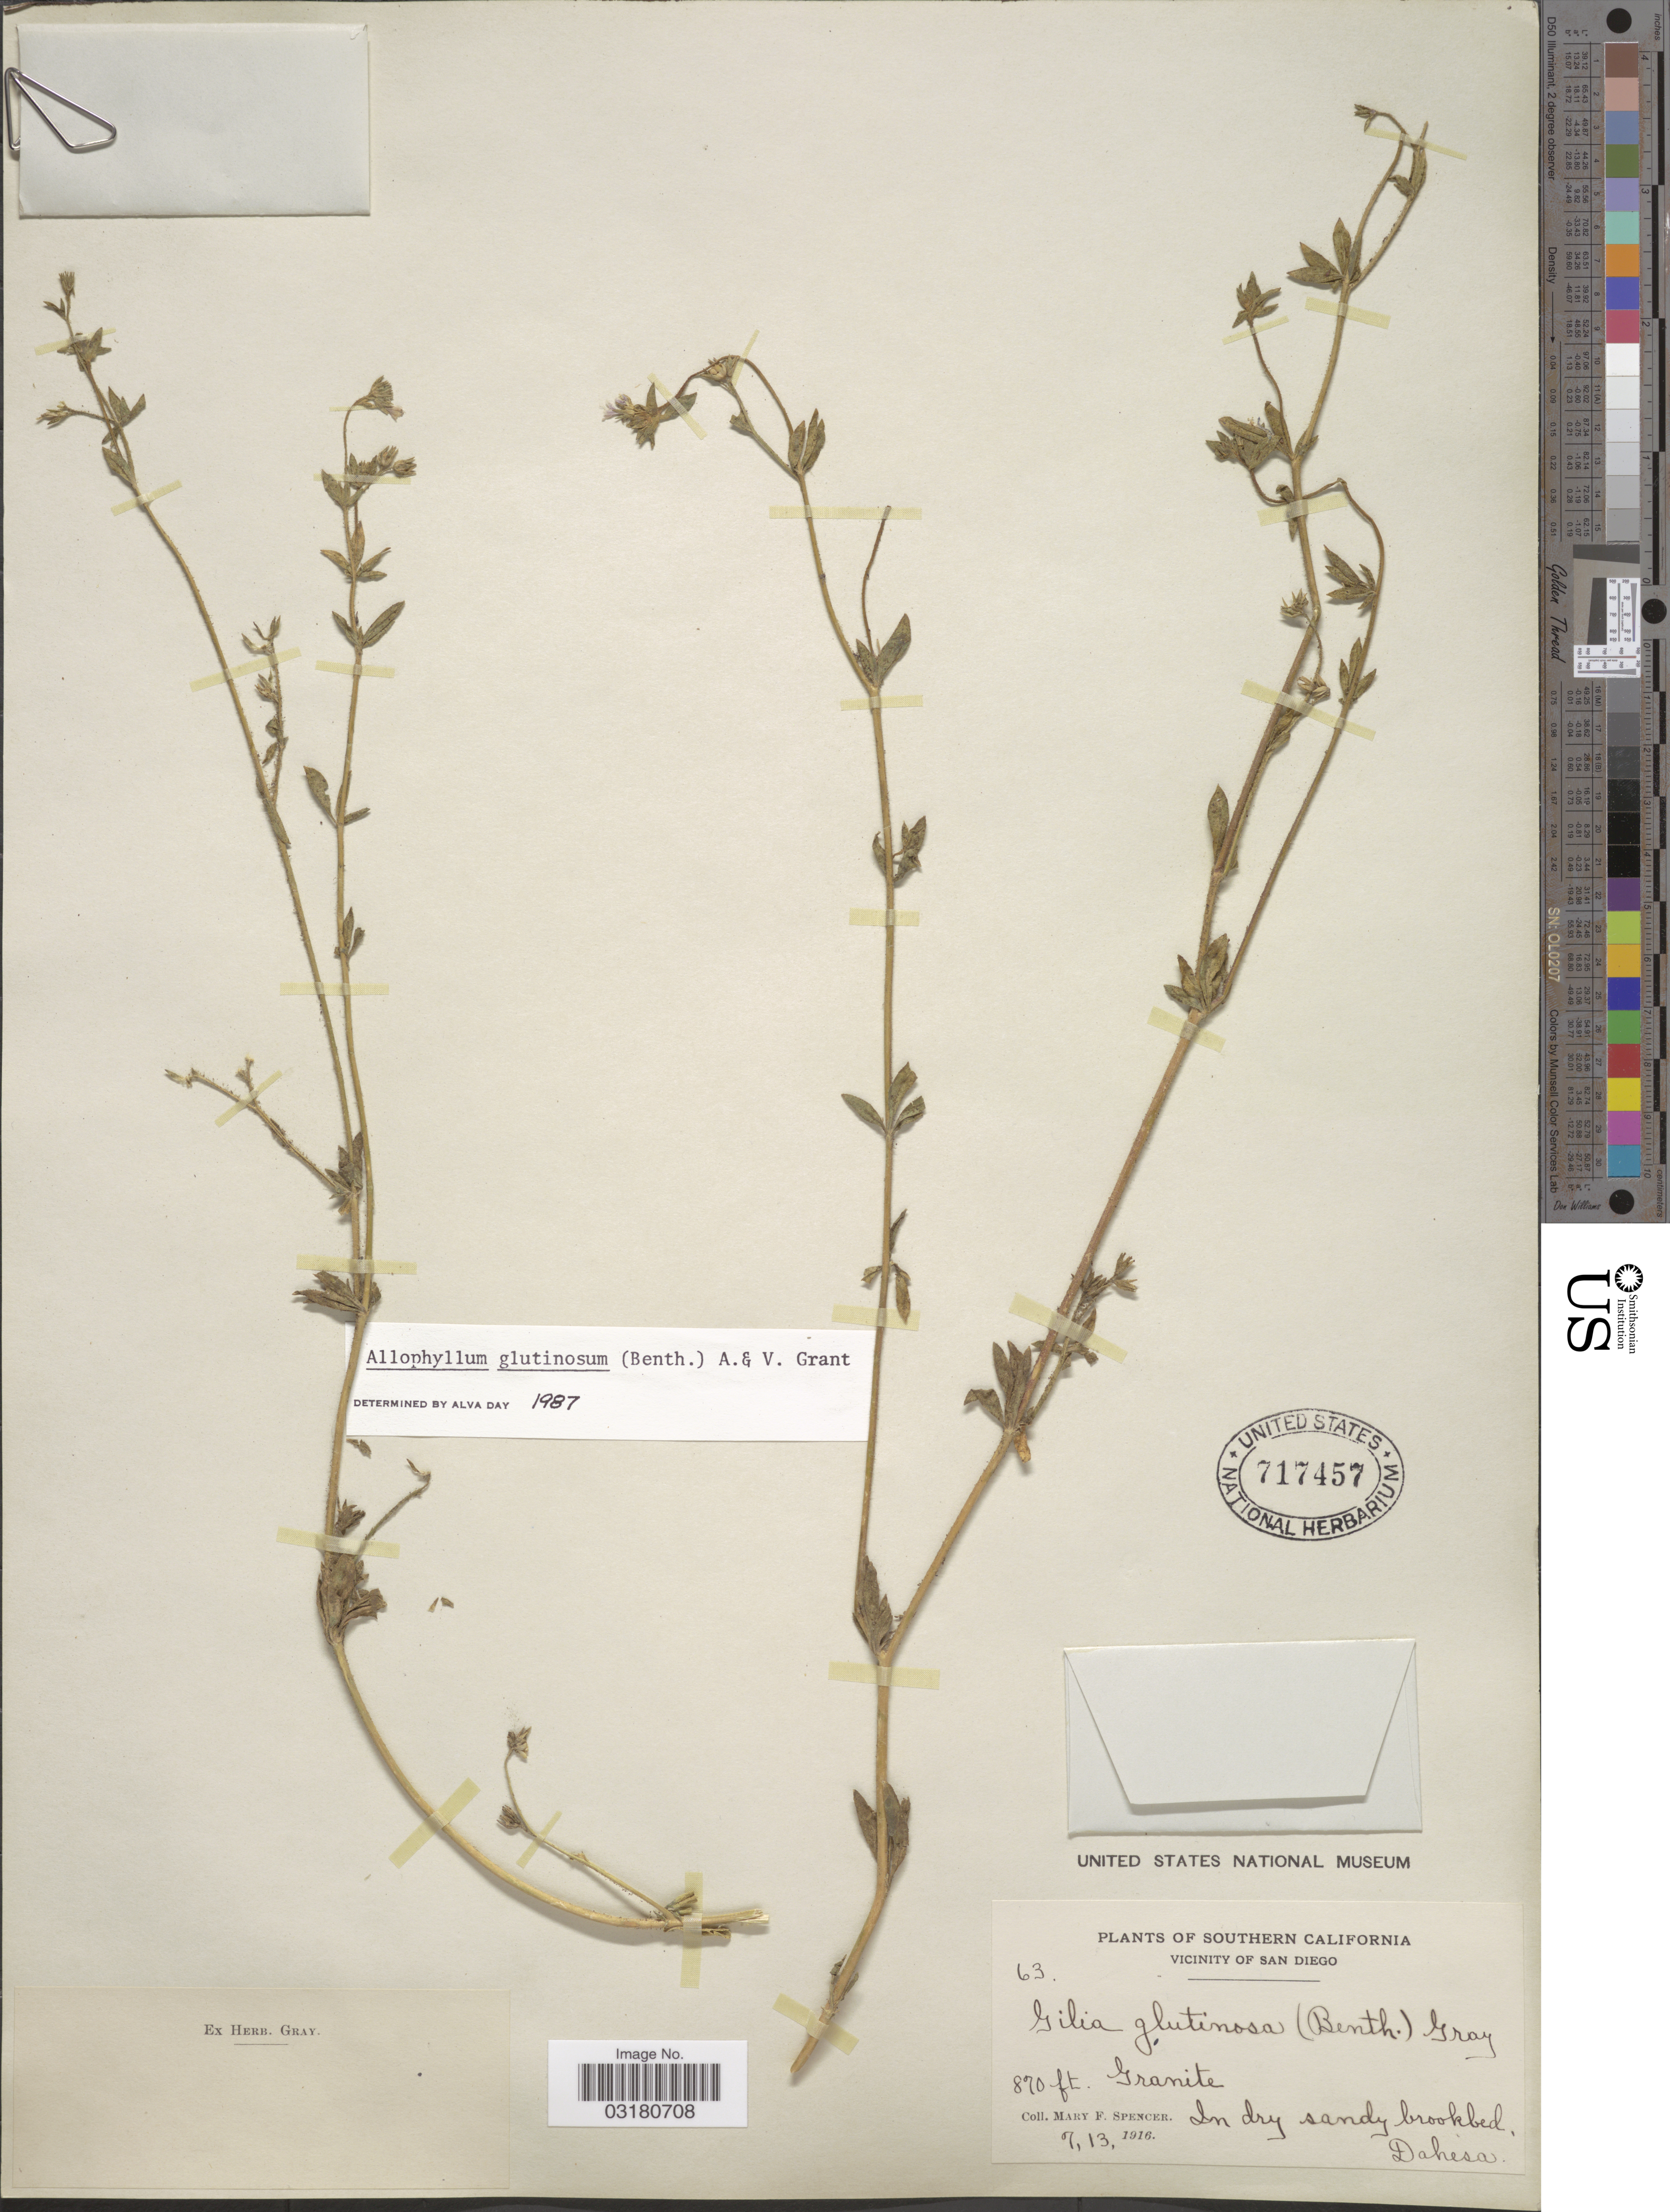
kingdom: Plantae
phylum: Tracheophyta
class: Magnoliopsida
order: Ericales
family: Polemoniaceae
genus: Allophyllum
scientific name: Allophyllum glutinosum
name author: (Benth.) A.D. Grant & V.E. Grant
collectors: M. Spencer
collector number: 63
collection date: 1916-07-13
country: United States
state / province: California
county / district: San Diego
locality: Southern California. Vicinity of San Diego. In dry sandy brookbed, Dahesa.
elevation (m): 265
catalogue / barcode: US 717457